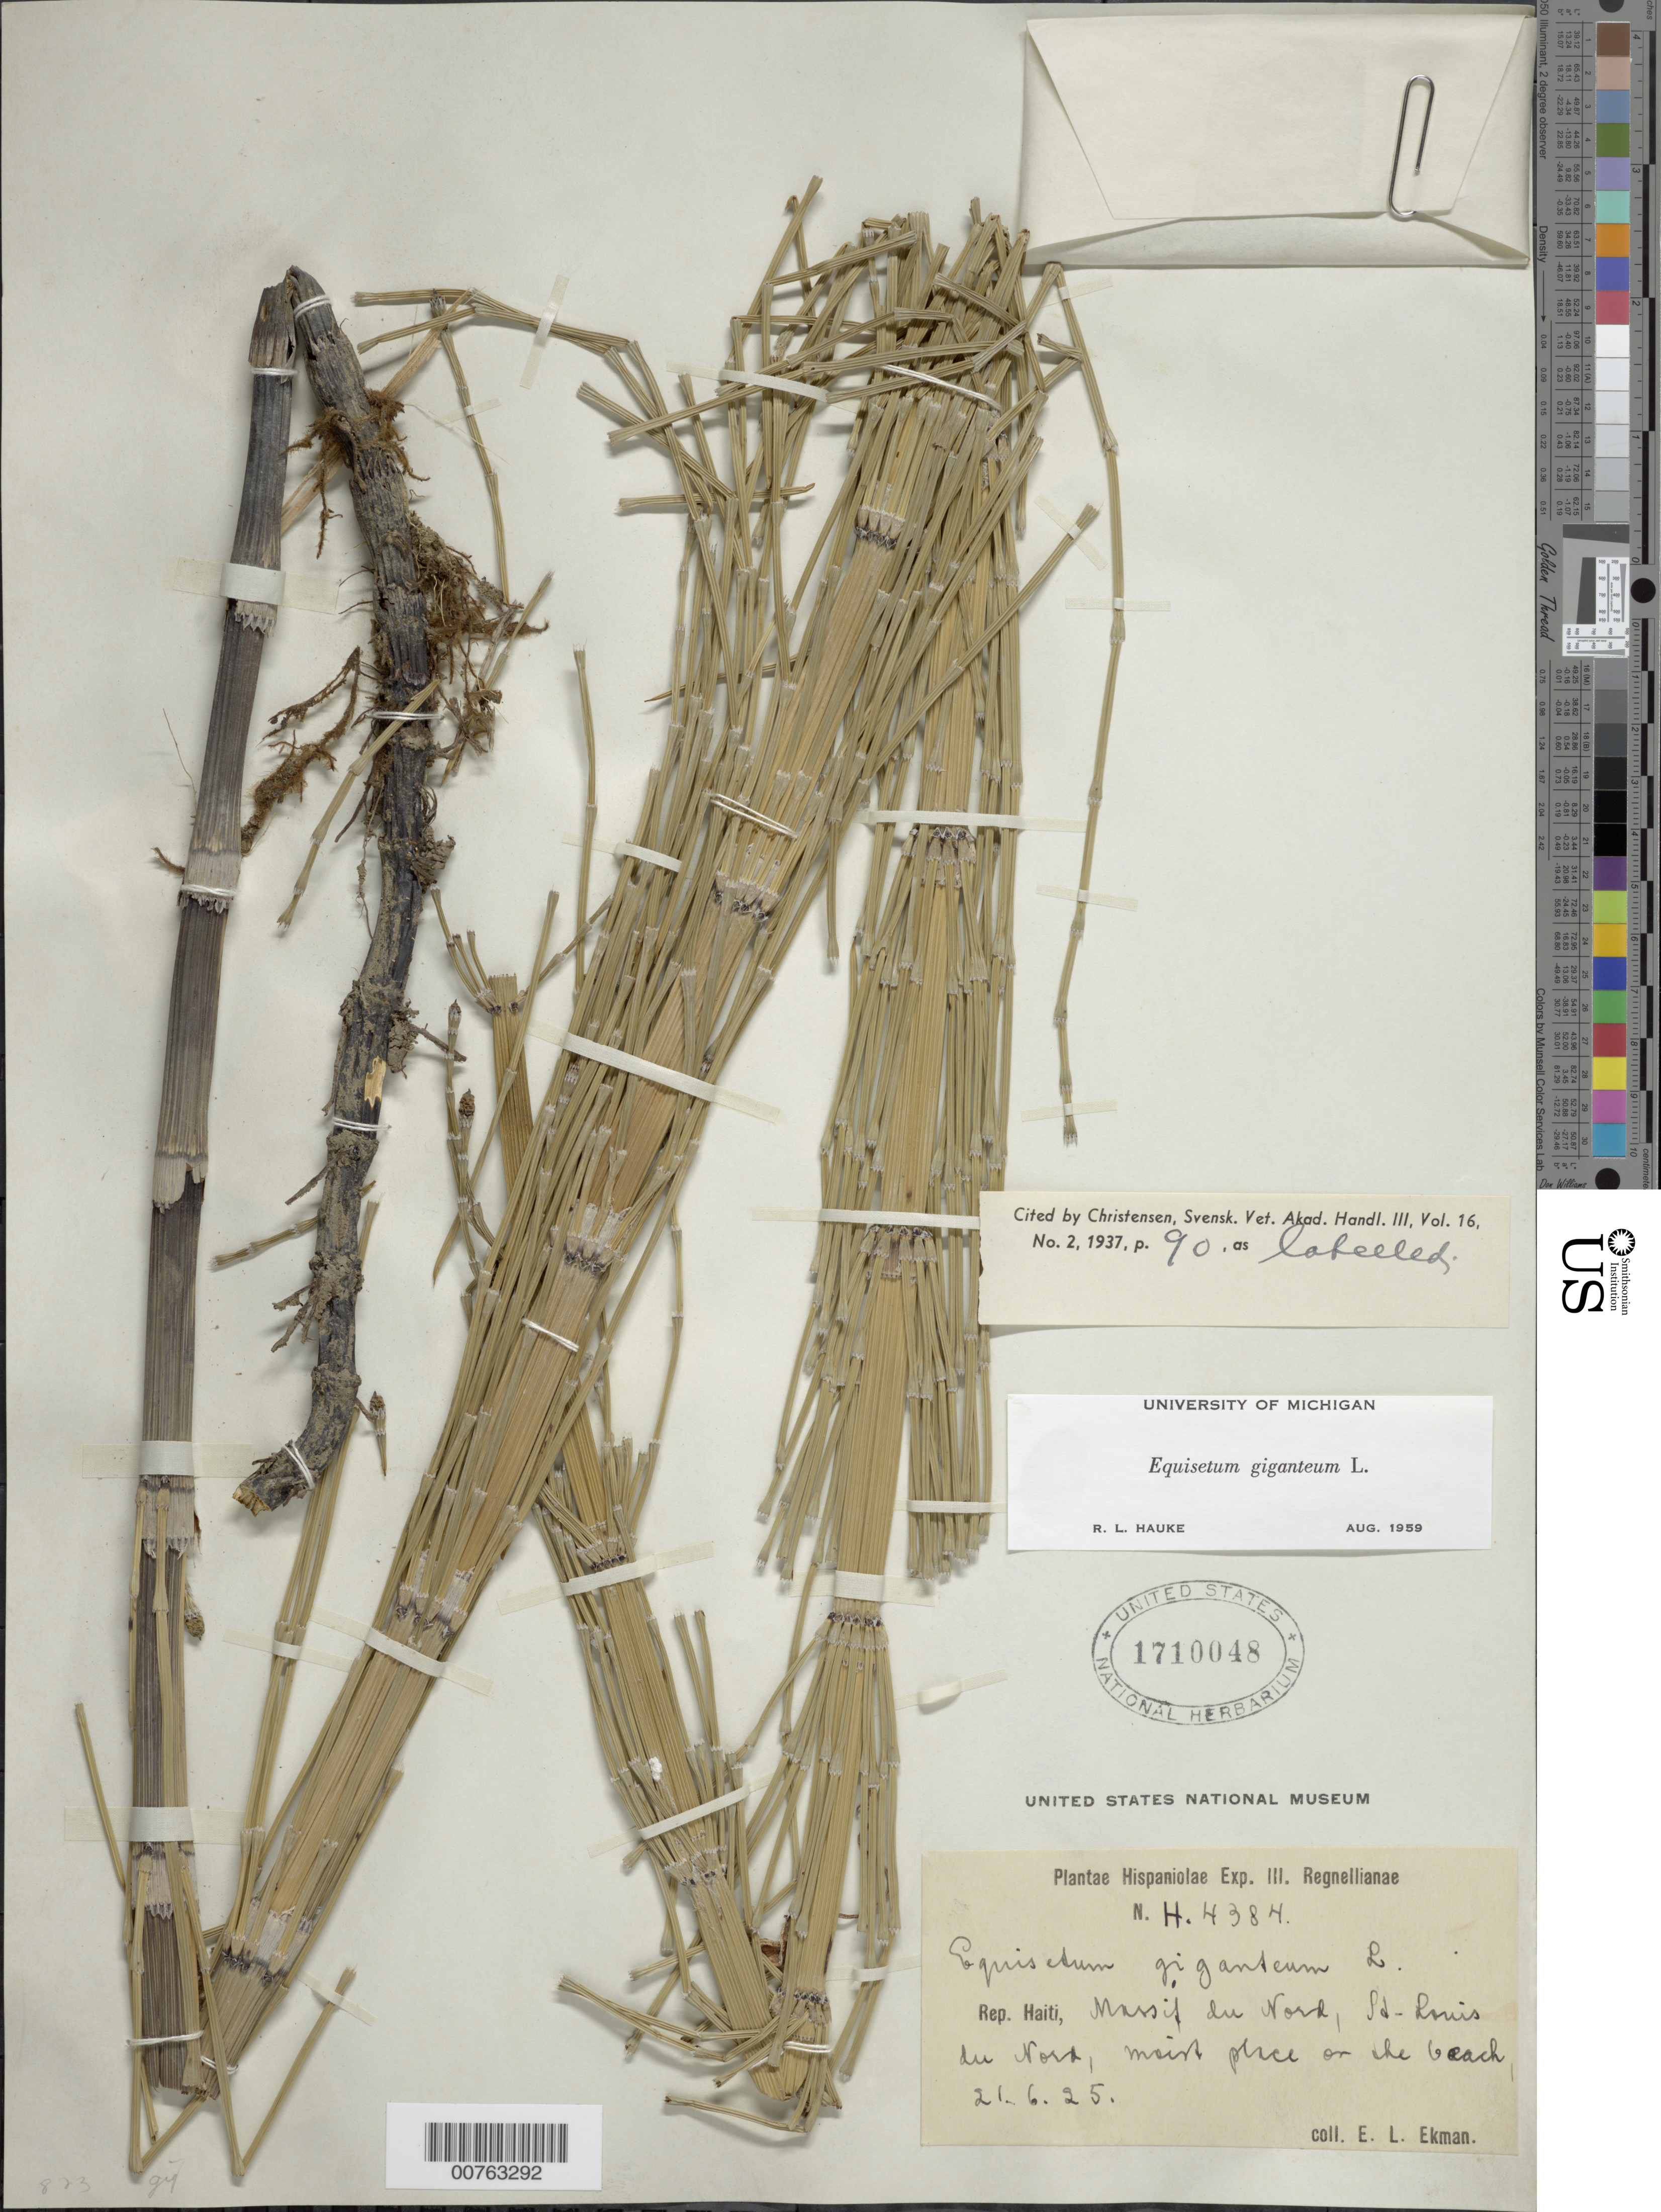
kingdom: Plantae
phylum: Tracheophyta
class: Polypodiopsida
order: Equisetales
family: Equisetaceae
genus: Equisetum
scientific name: Equisetum giganteum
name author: L.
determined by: Hauke, R. L.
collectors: E. L. Ekman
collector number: H 4384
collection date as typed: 21 Jun 1925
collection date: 1925-06-21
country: Haiti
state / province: Nord-Óuest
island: Hispaniola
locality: Massif du Nord, St. Louis du Nord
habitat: Moist place on the beach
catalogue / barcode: US 1710048